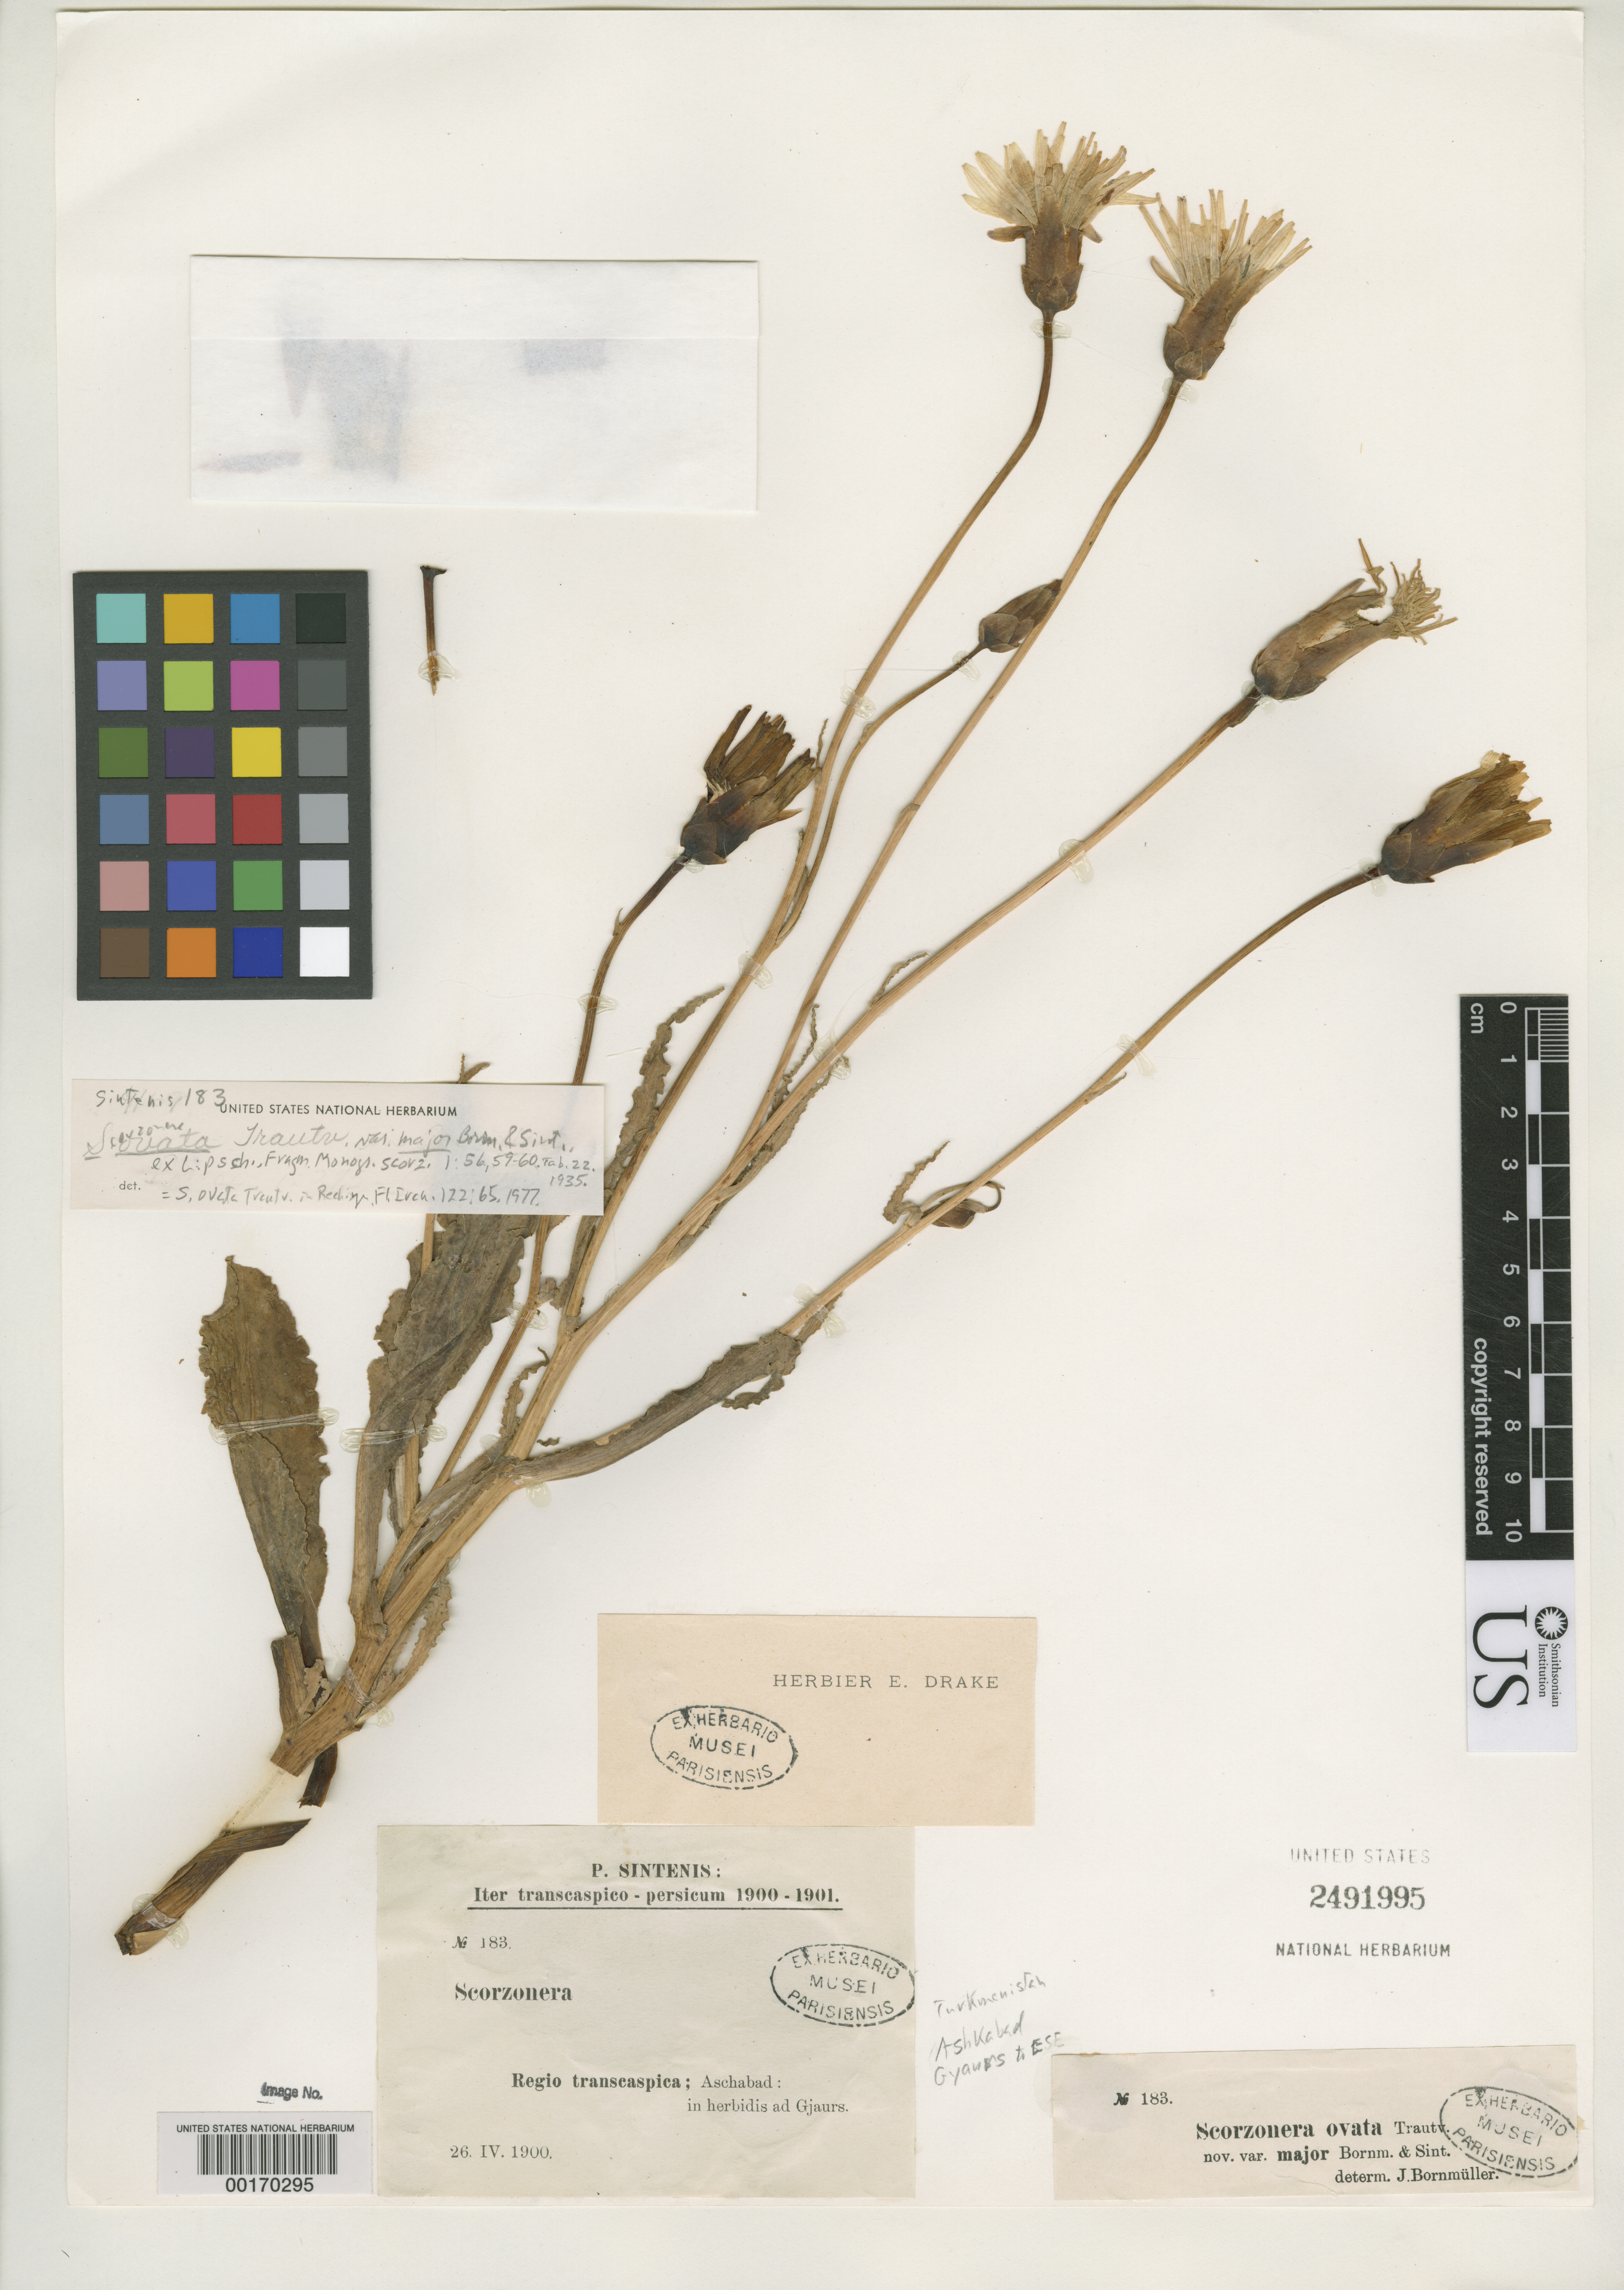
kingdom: Plantae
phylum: Tracheophyta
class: Magnoliopsida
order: Asterales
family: Asteraceae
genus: Scorzonera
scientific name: Scorzonera ovata var. major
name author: Bornm. & Sint.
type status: Type Collection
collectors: P. Sintenis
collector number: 183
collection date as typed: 26 Apr 1900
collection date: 1900-04-26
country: Turkmenistan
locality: Regio transcaspica: Aschabad: in herbidis ad Gjaurs.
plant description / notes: Cited 1977 by Rechinger, Fl. Iran. 122: 65.; Iter transcaspico-persicum 1900-1901. Herbier E. Drake, Ex Herb. Musei Parisiensis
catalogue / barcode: US 2491995